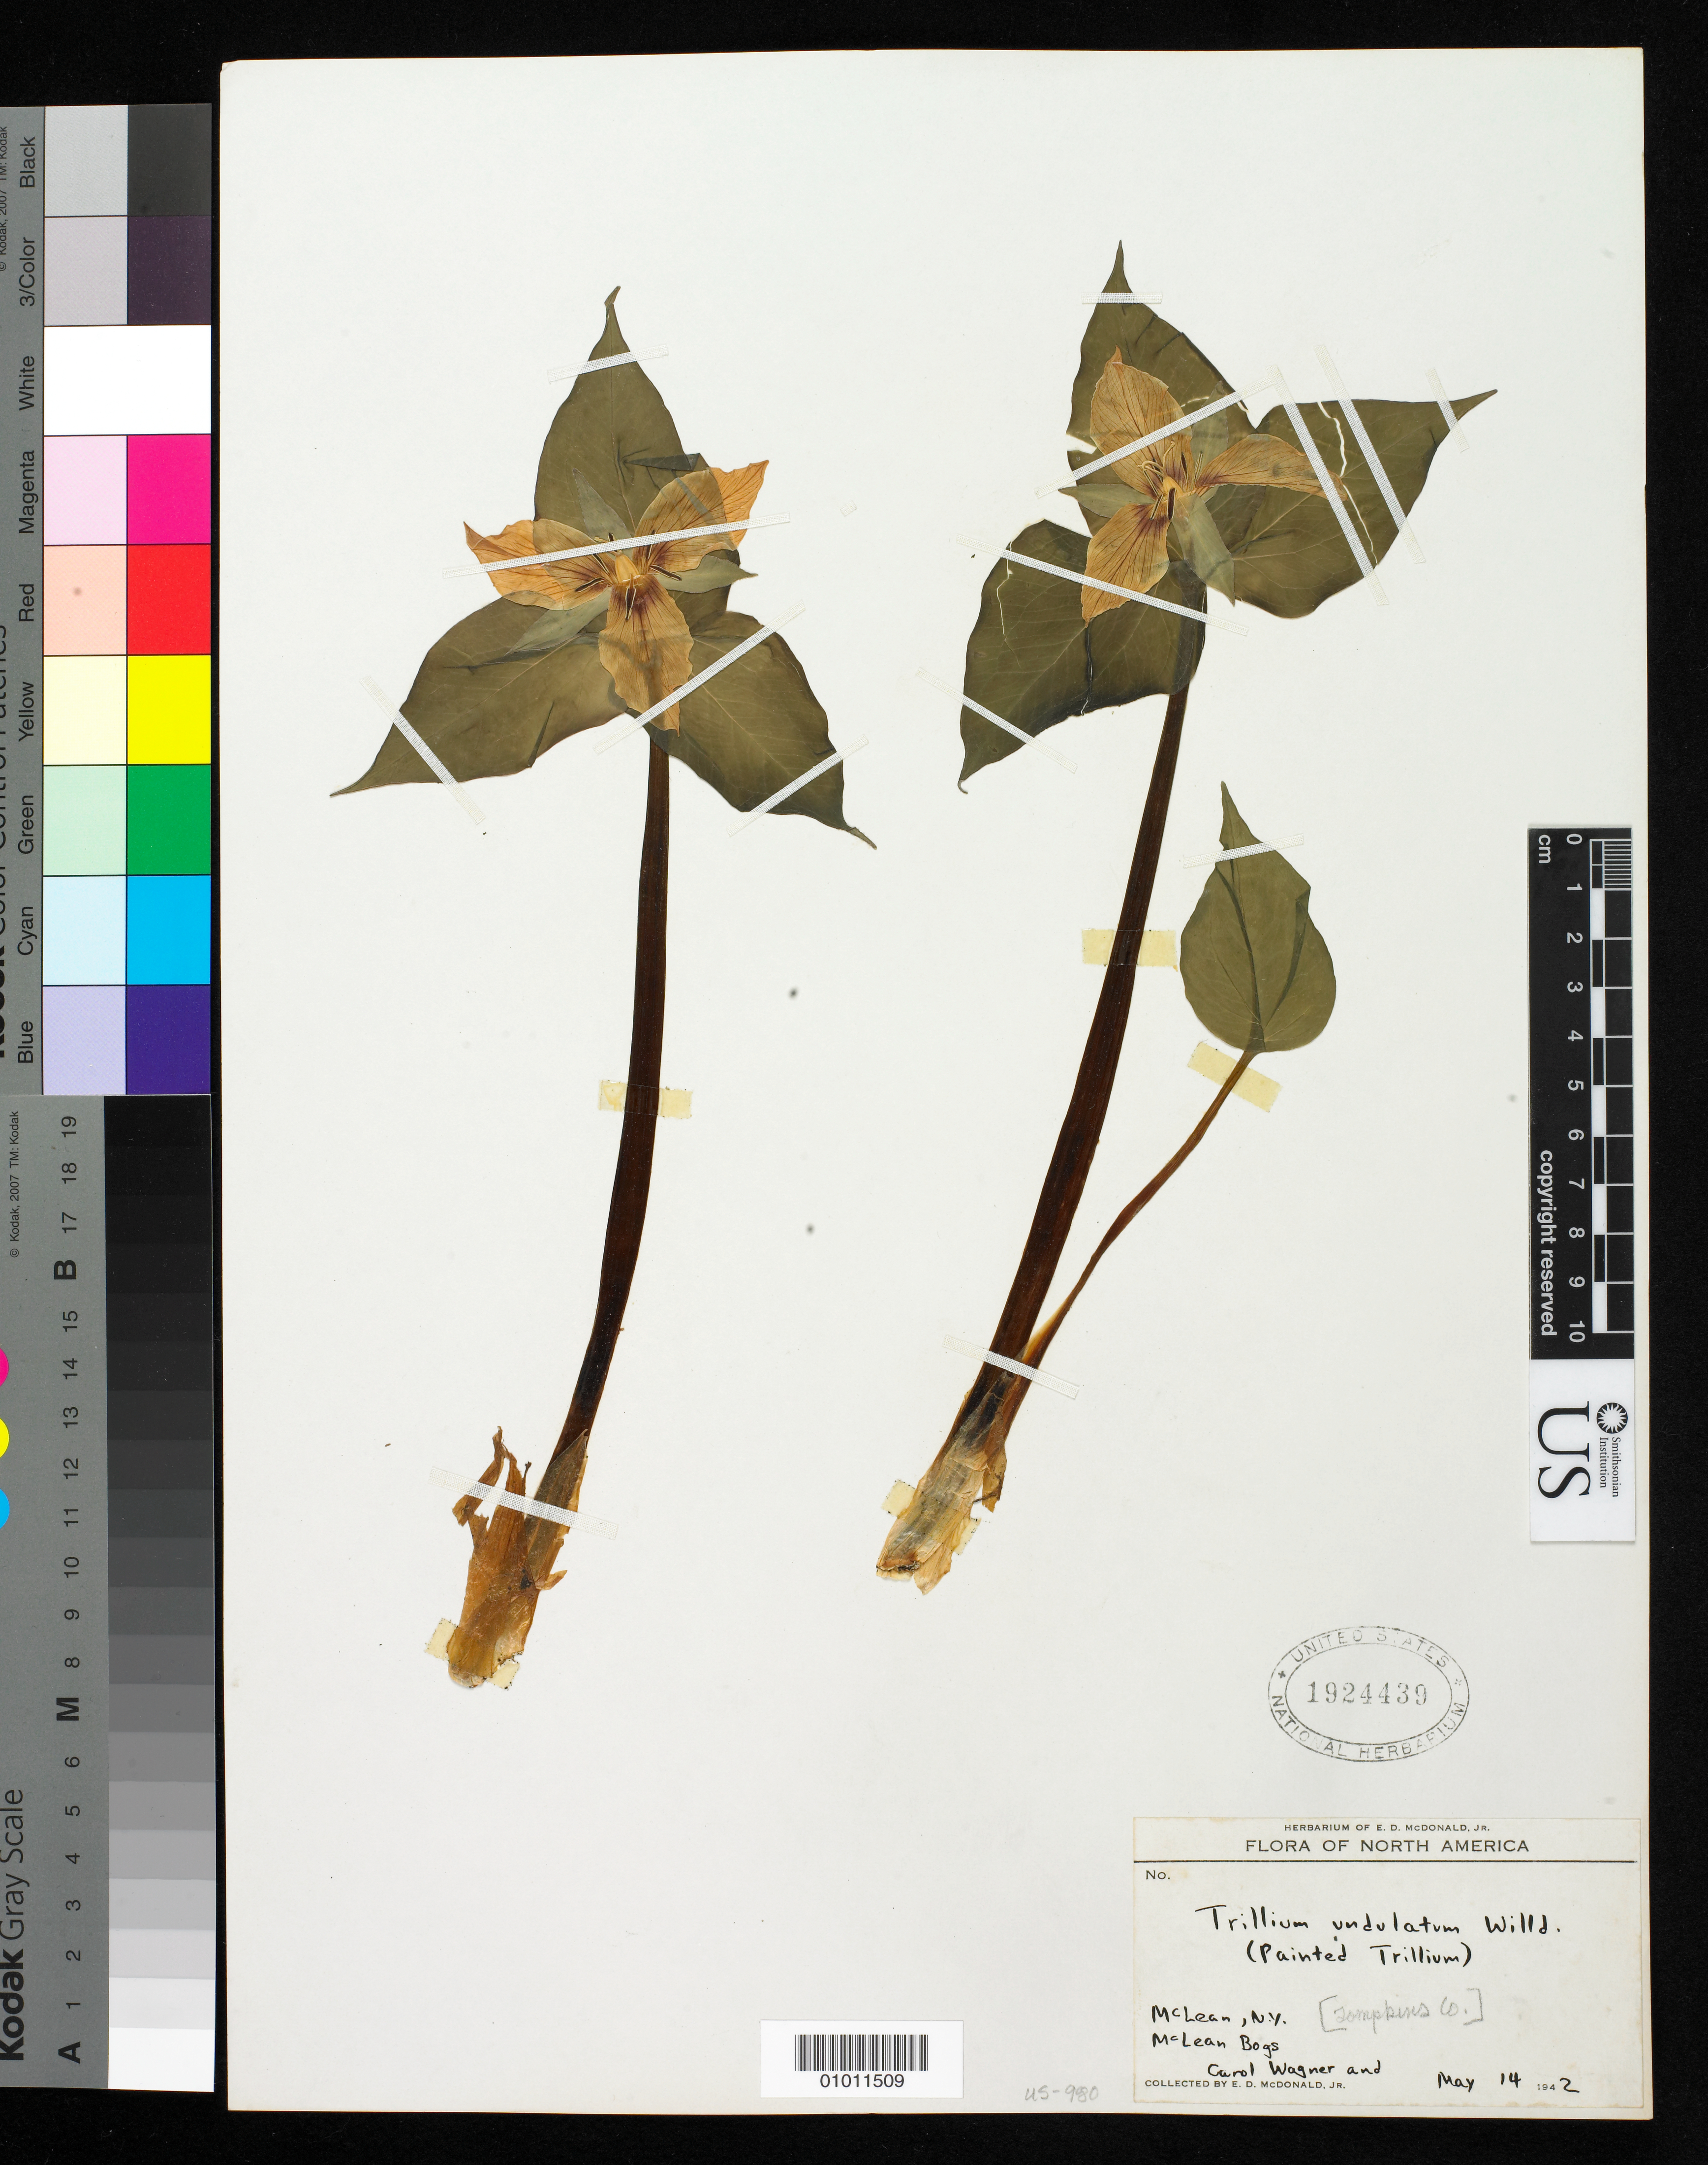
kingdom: Plantae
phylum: Tracheophyta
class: Liliopsida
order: Liliales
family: Melanthiaceae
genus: Trillium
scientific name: Trillium undulatum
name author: Willd.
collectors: C. Wagner & E. D. McDonald Jr.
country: United States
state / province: New York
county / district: Tompkins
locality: Mclean, Mclean Bogs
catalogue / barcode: US 1924439